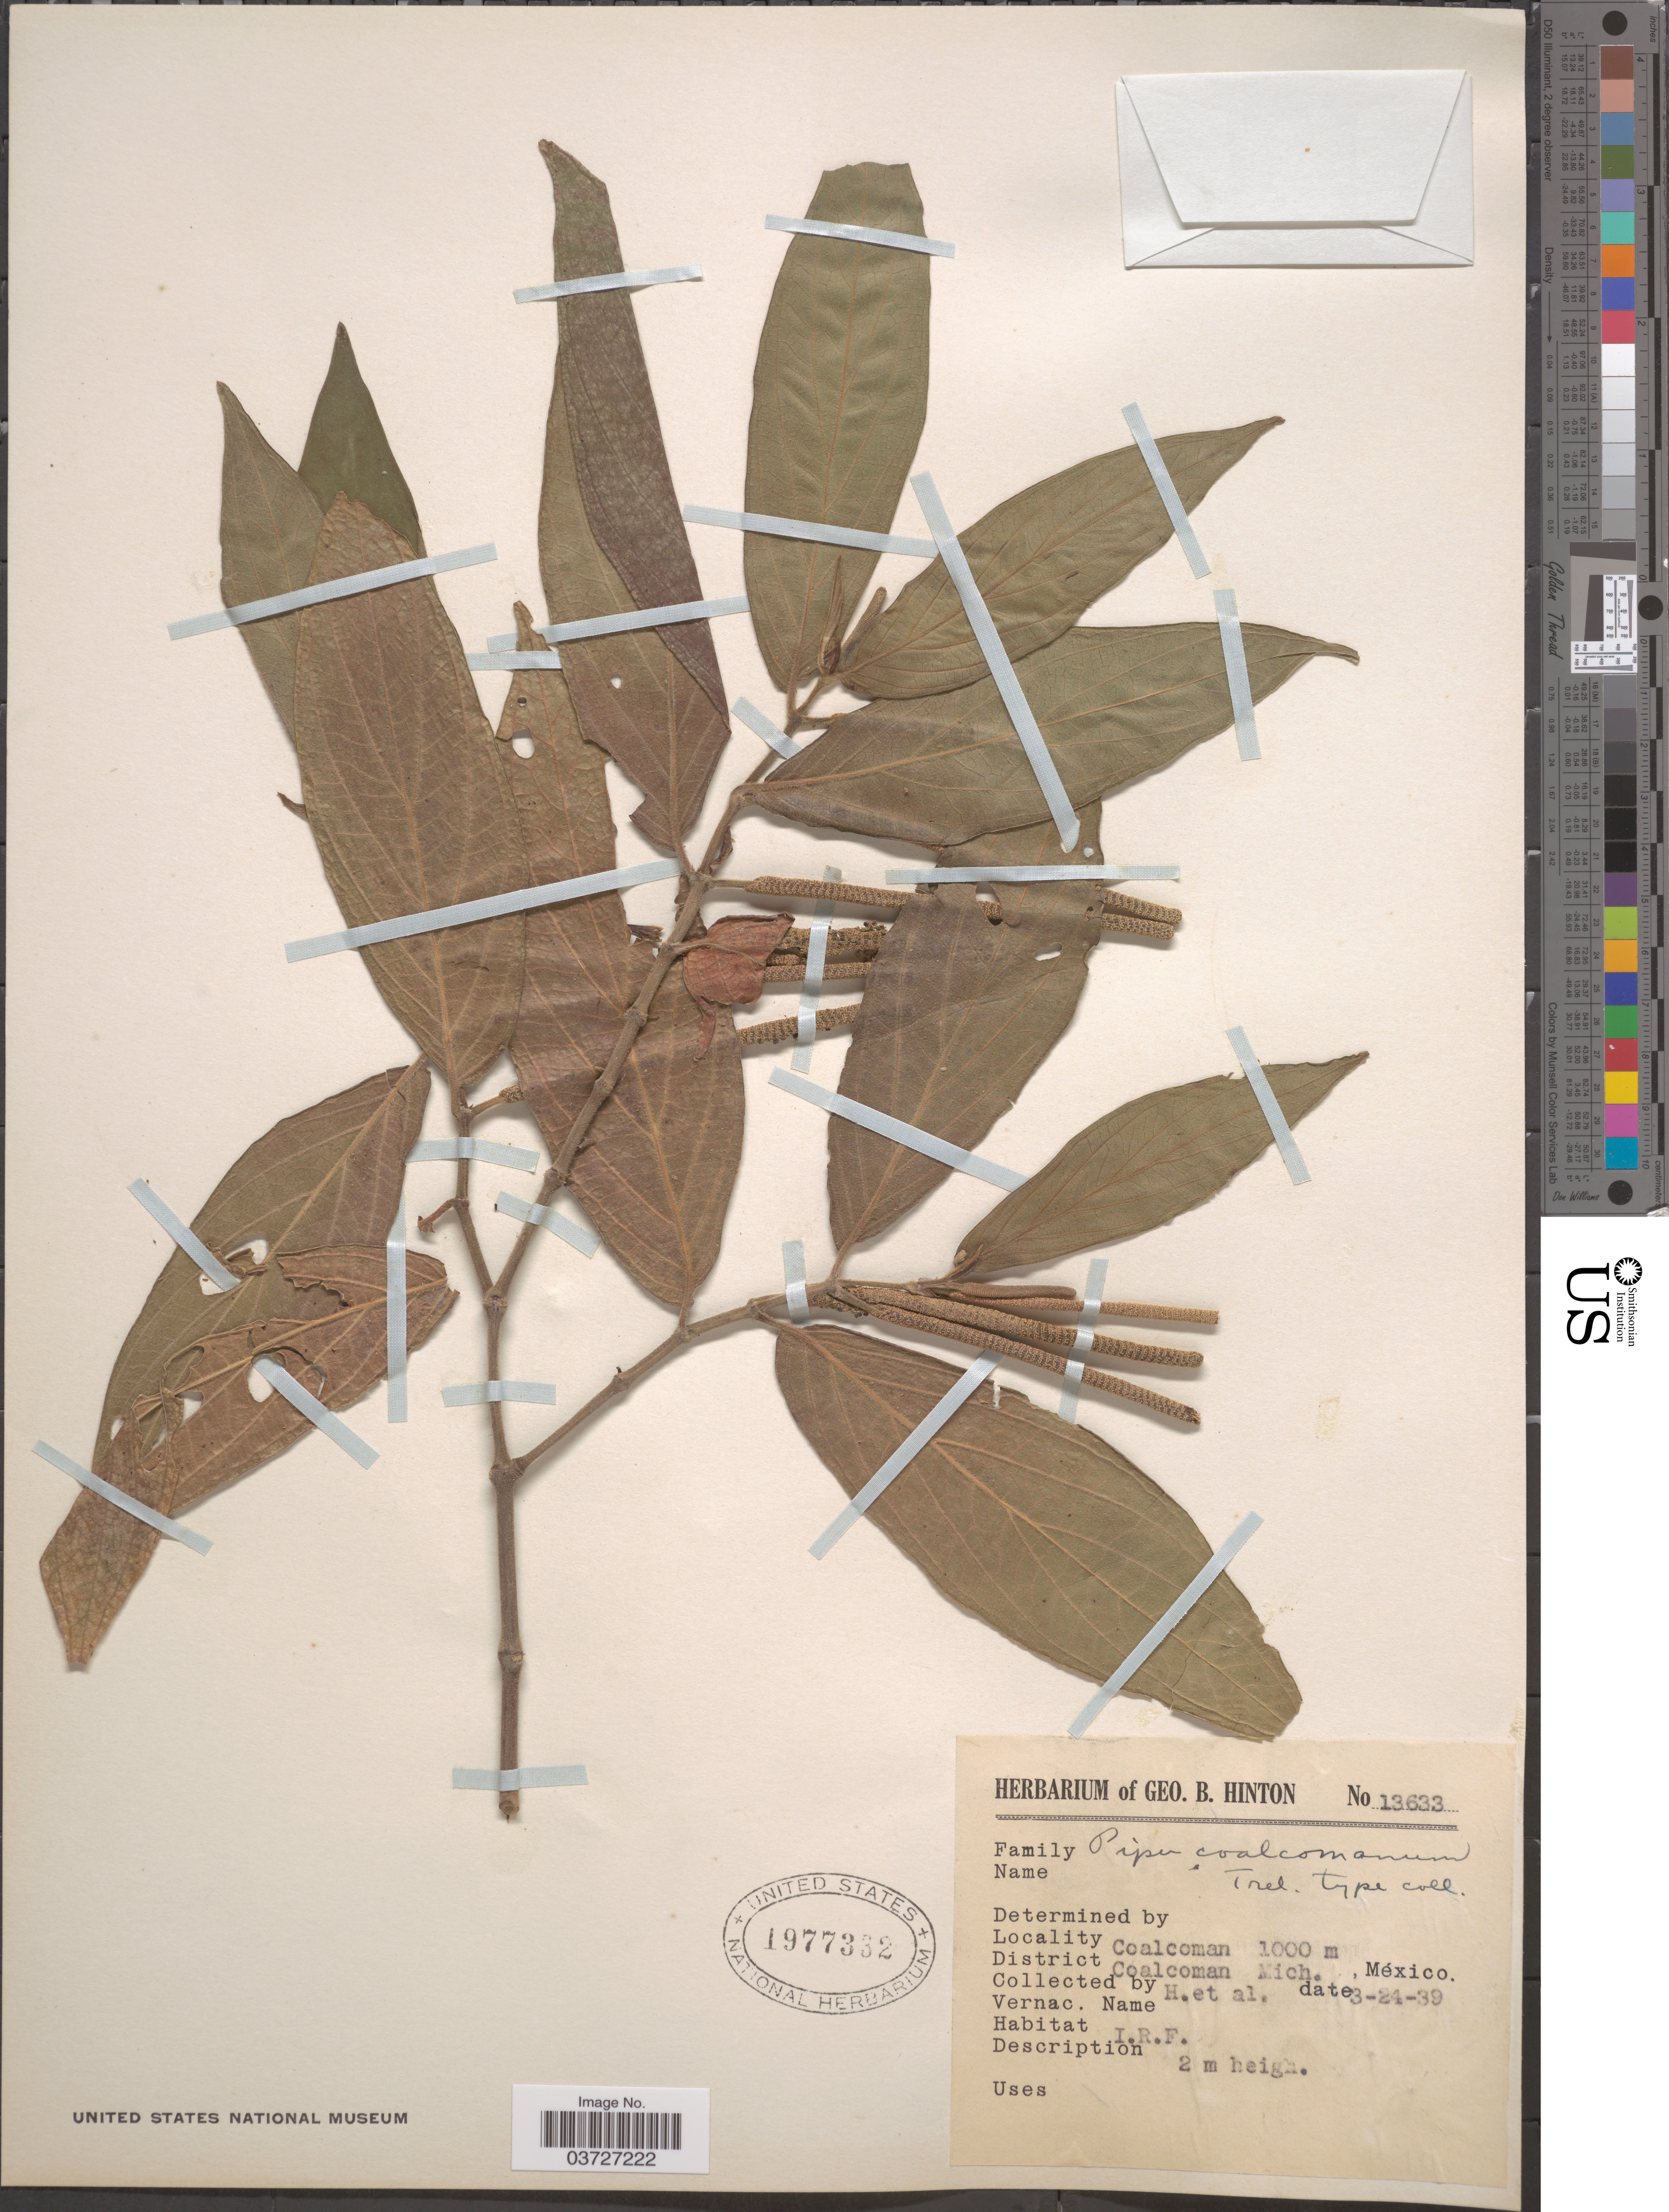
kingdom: Plantae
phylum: Tracheophyta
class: Magnoliopsida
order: Piperales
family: Piperaceae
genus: Piper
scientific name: Piper sp.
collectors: G. B. Hinton & et al.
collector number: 13633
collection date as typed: Transcribed d/m/y: 24/3/39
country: Mexico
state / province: Michoacán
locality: Coalcoman, District Coalcoman.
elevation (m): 1000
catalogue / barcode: US 1977332